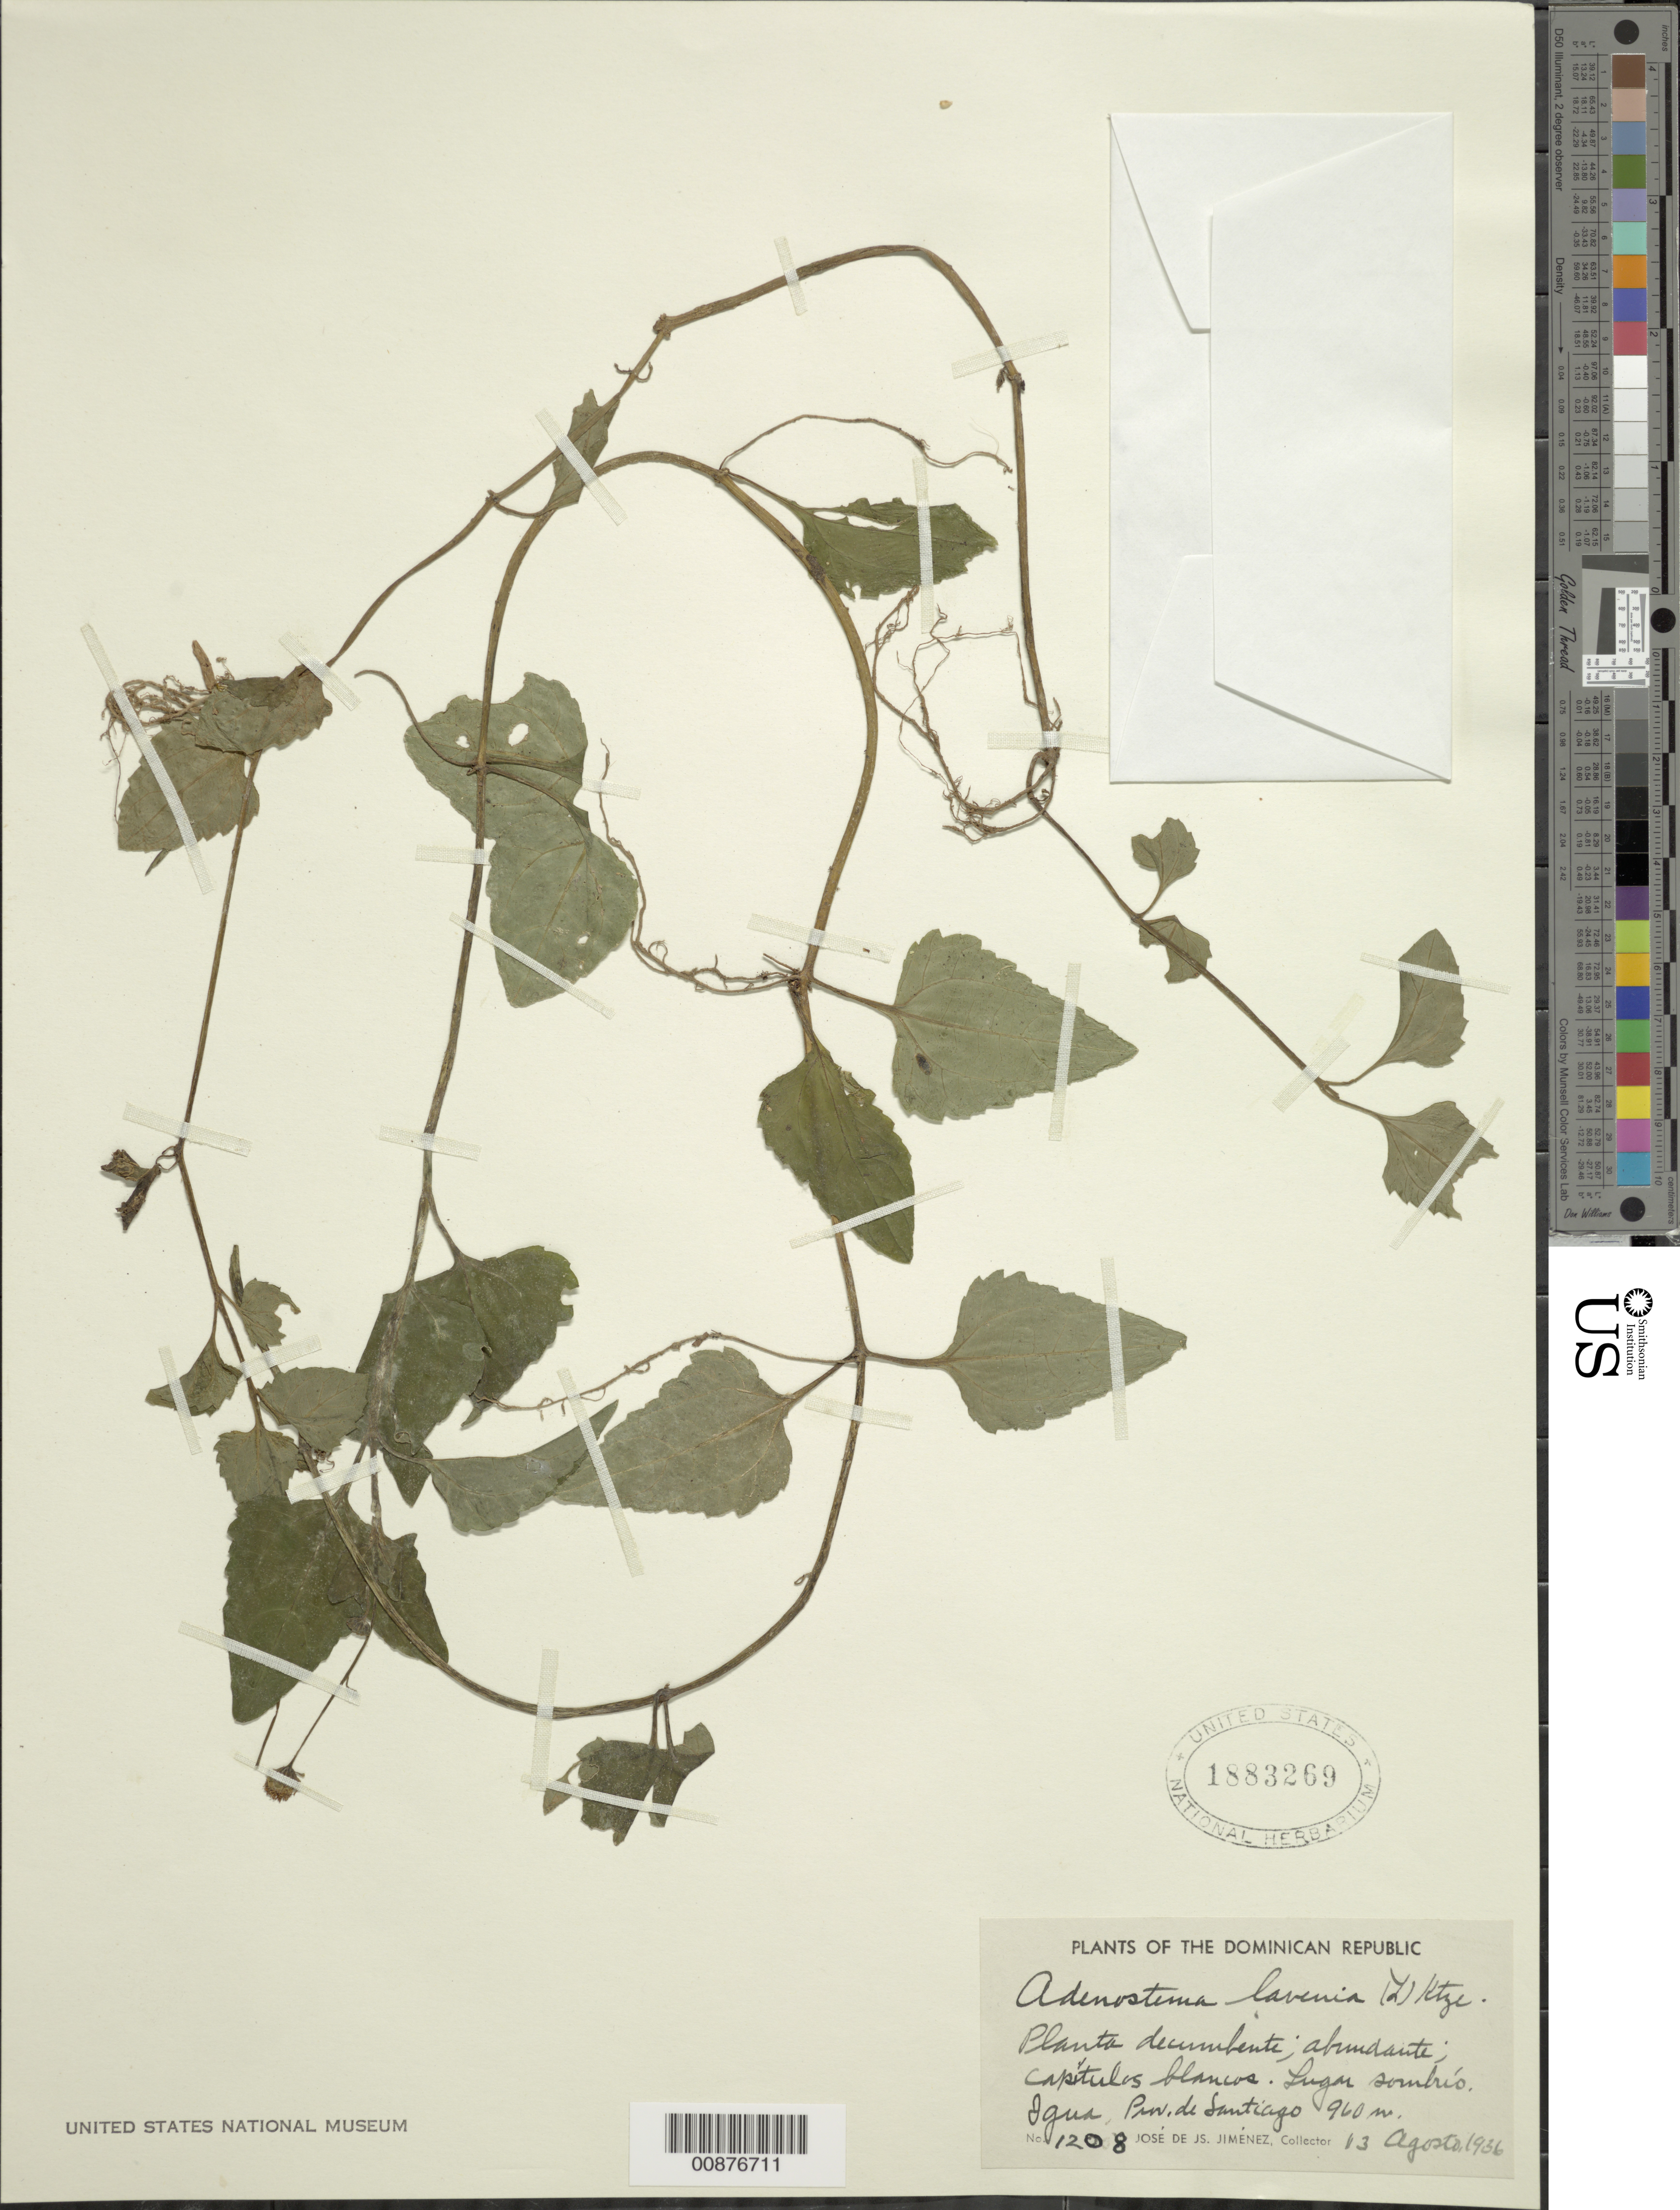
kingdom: Plantae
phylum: Tracheophyta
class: Magnoliopsida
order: Asterales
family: Asteraceae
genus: Adenostemma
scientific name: Adenostemma verbesina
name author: (L.) Sch. Bip.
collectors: J. J. Jiménez Almonte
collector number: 1208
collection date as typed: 13 Aug 1936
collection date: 1936-08-13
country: Dominican Republic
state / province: Santiago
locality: Igua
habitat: Lugar sombrió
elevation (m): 960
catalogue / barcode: US 1883269